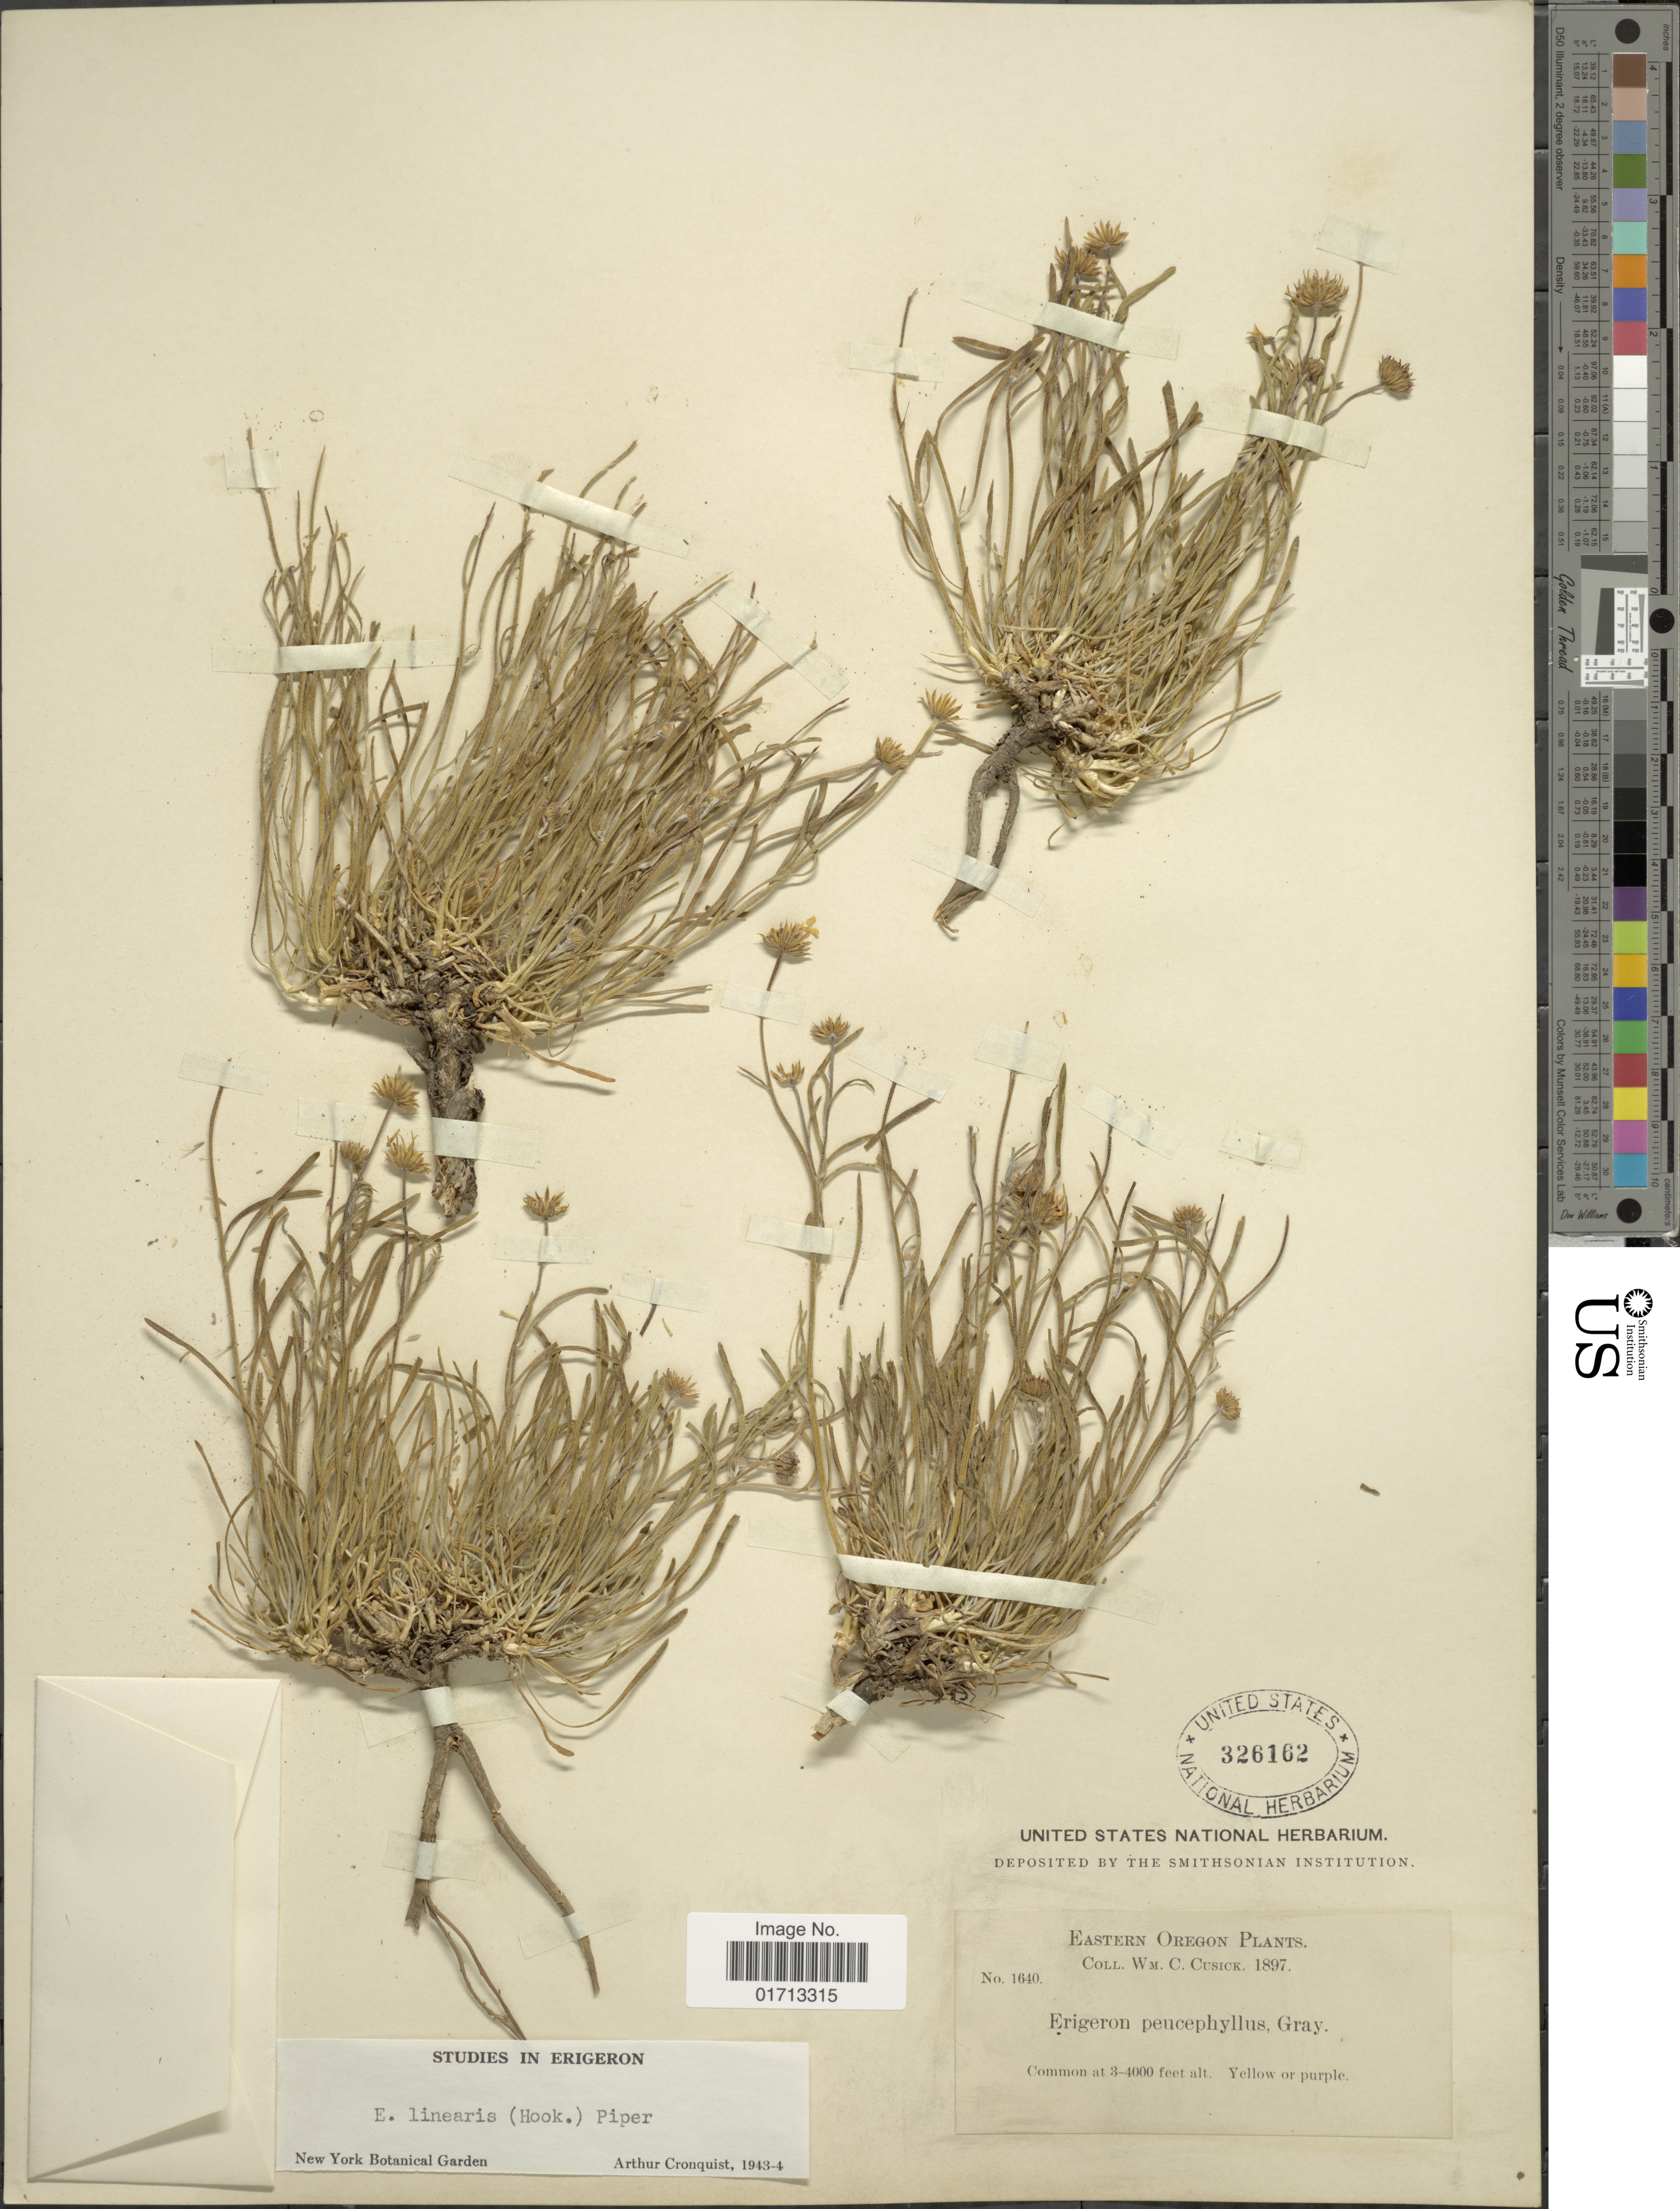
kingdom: Plantae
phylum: Tracheophyta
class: Magnoliopsida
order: Asterales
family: Asteraceae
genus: Erigeron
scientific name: Erigeron linearis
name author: (Hook.) Piper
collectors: W. C. Cusick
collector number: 1640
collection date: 1897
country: United States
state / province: Oregon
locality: Eastern Oregon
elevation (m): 914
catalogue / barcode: US 326162